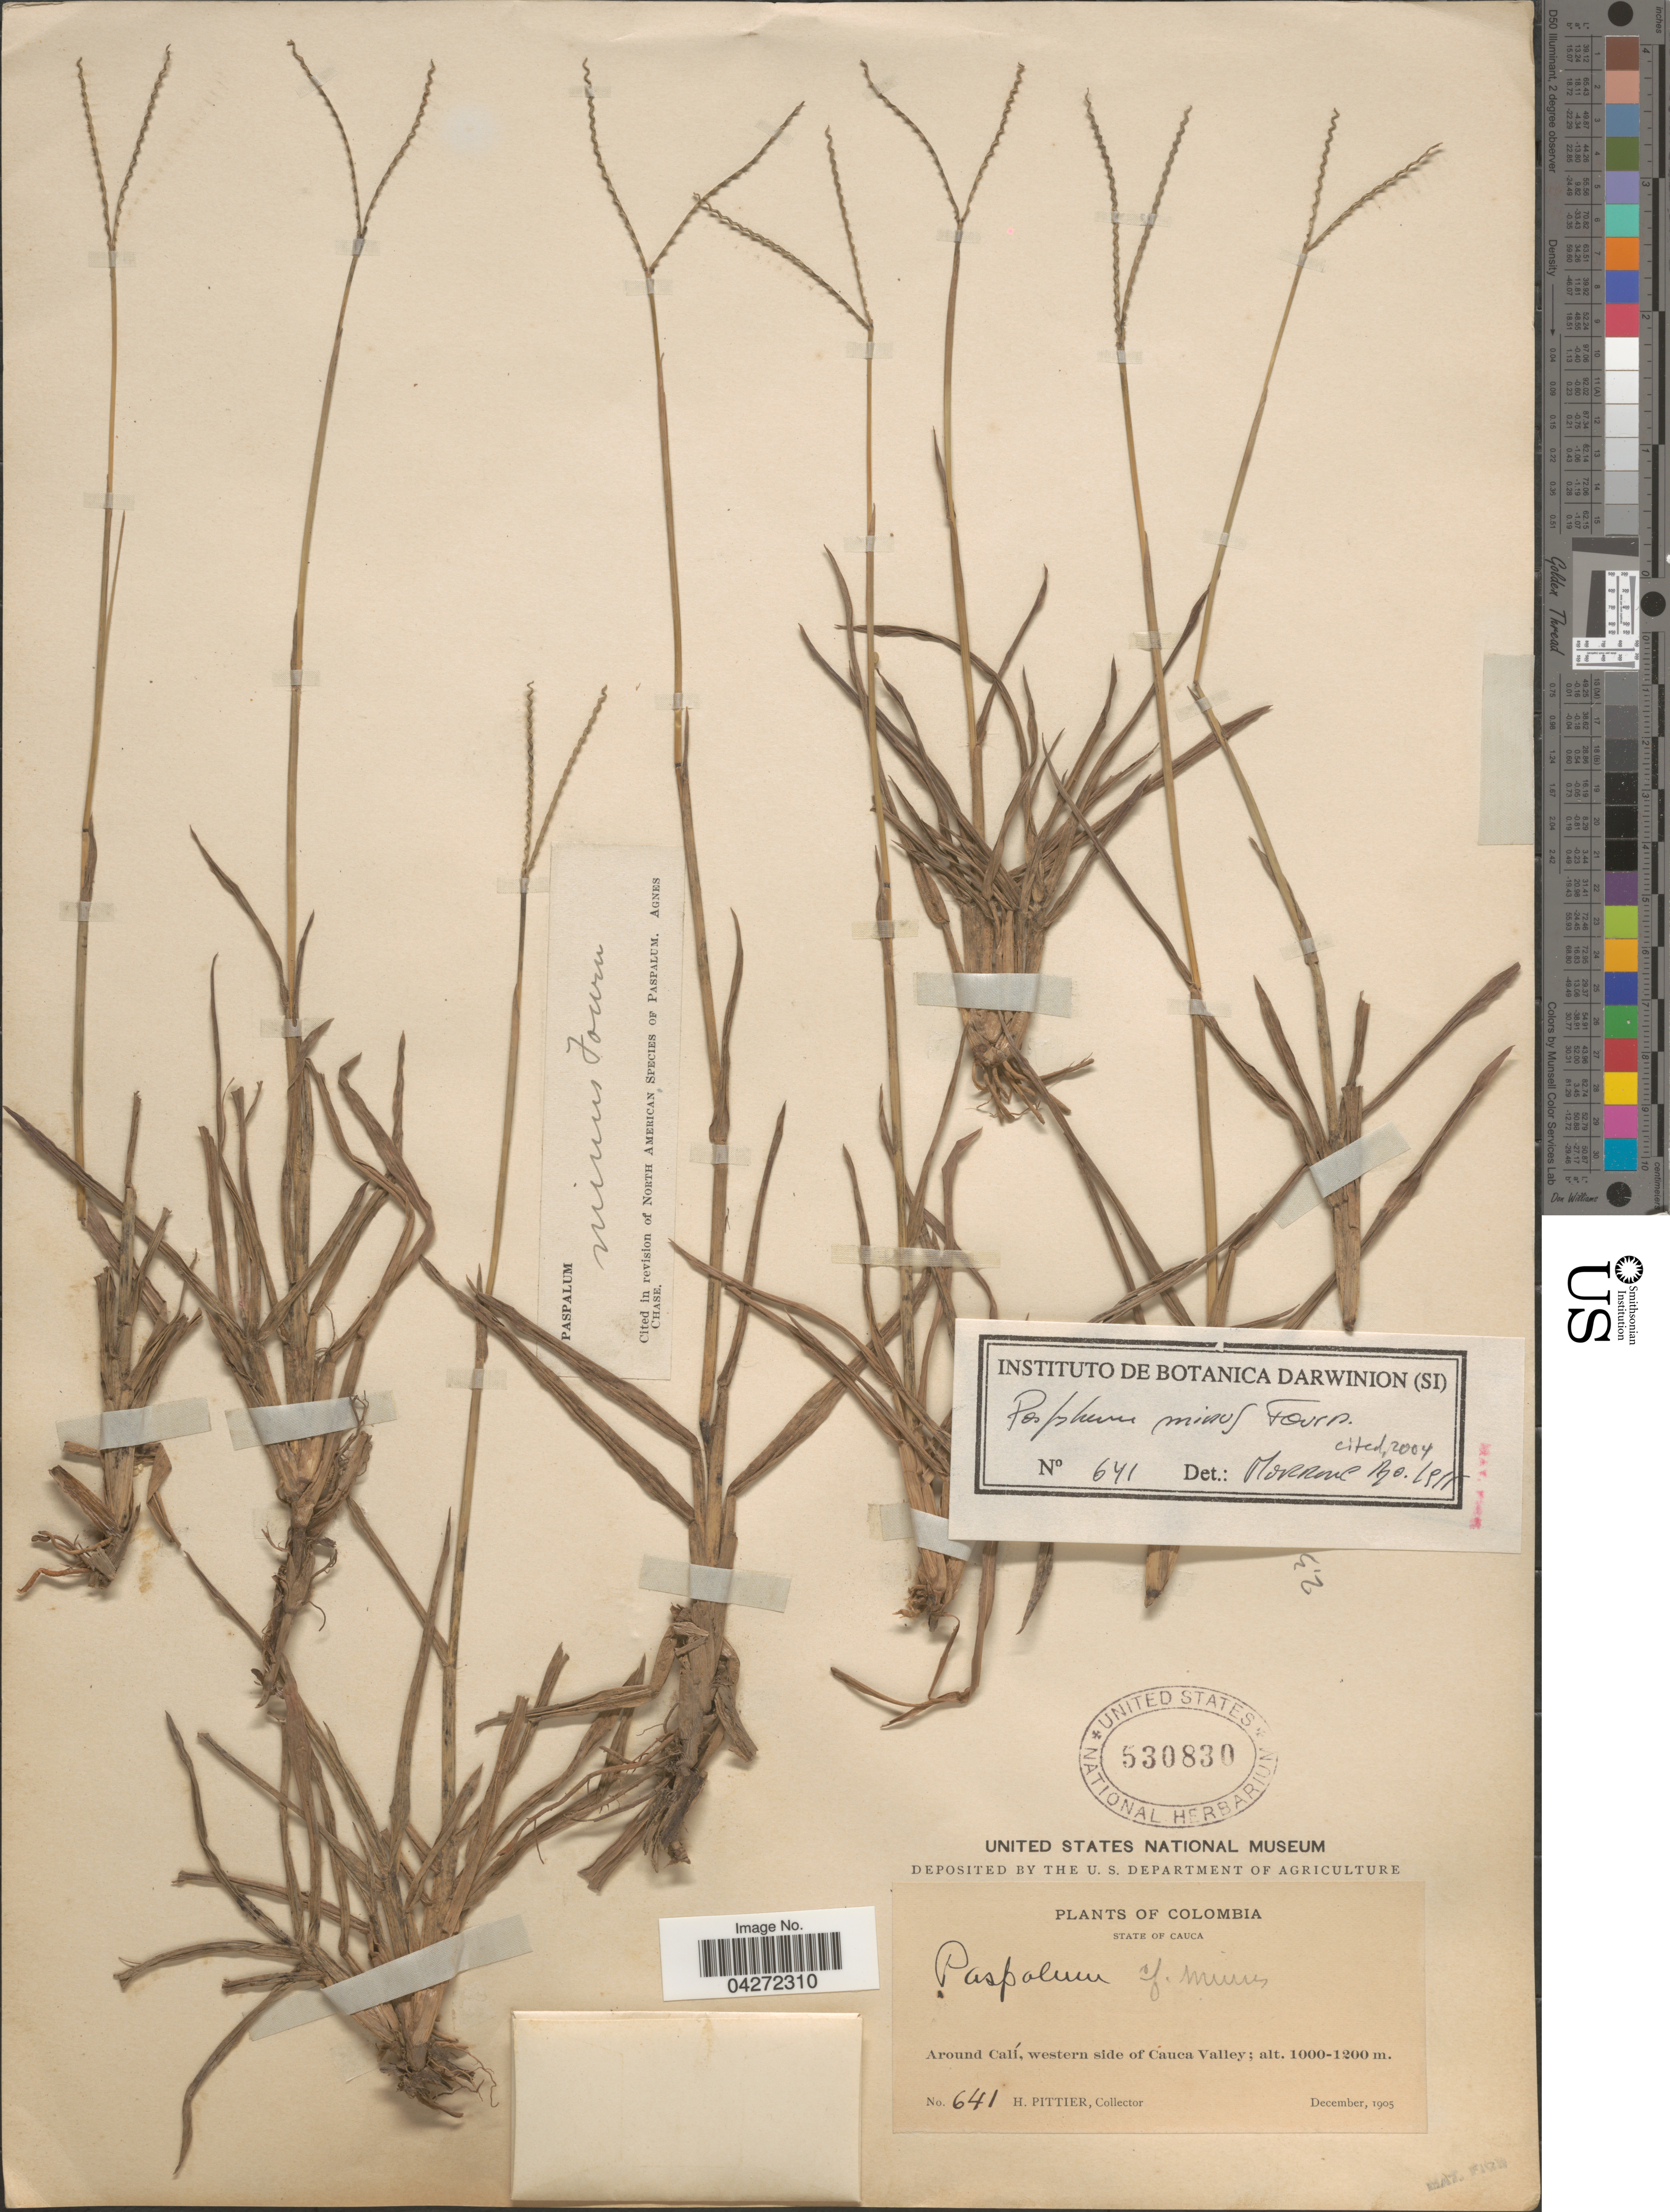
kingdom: Plantae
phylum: Tracheophyta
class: Liliopsida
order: Poales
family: Poaceae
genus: Paspalum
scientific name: Paspalum minus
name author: E. Fourn.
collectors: H. F. Pittier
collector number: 641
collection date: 1905-12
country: Colombia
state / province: Cauca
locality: Around Calí, western side of Cauca Valley.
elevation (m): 1000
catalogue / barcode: US 530830